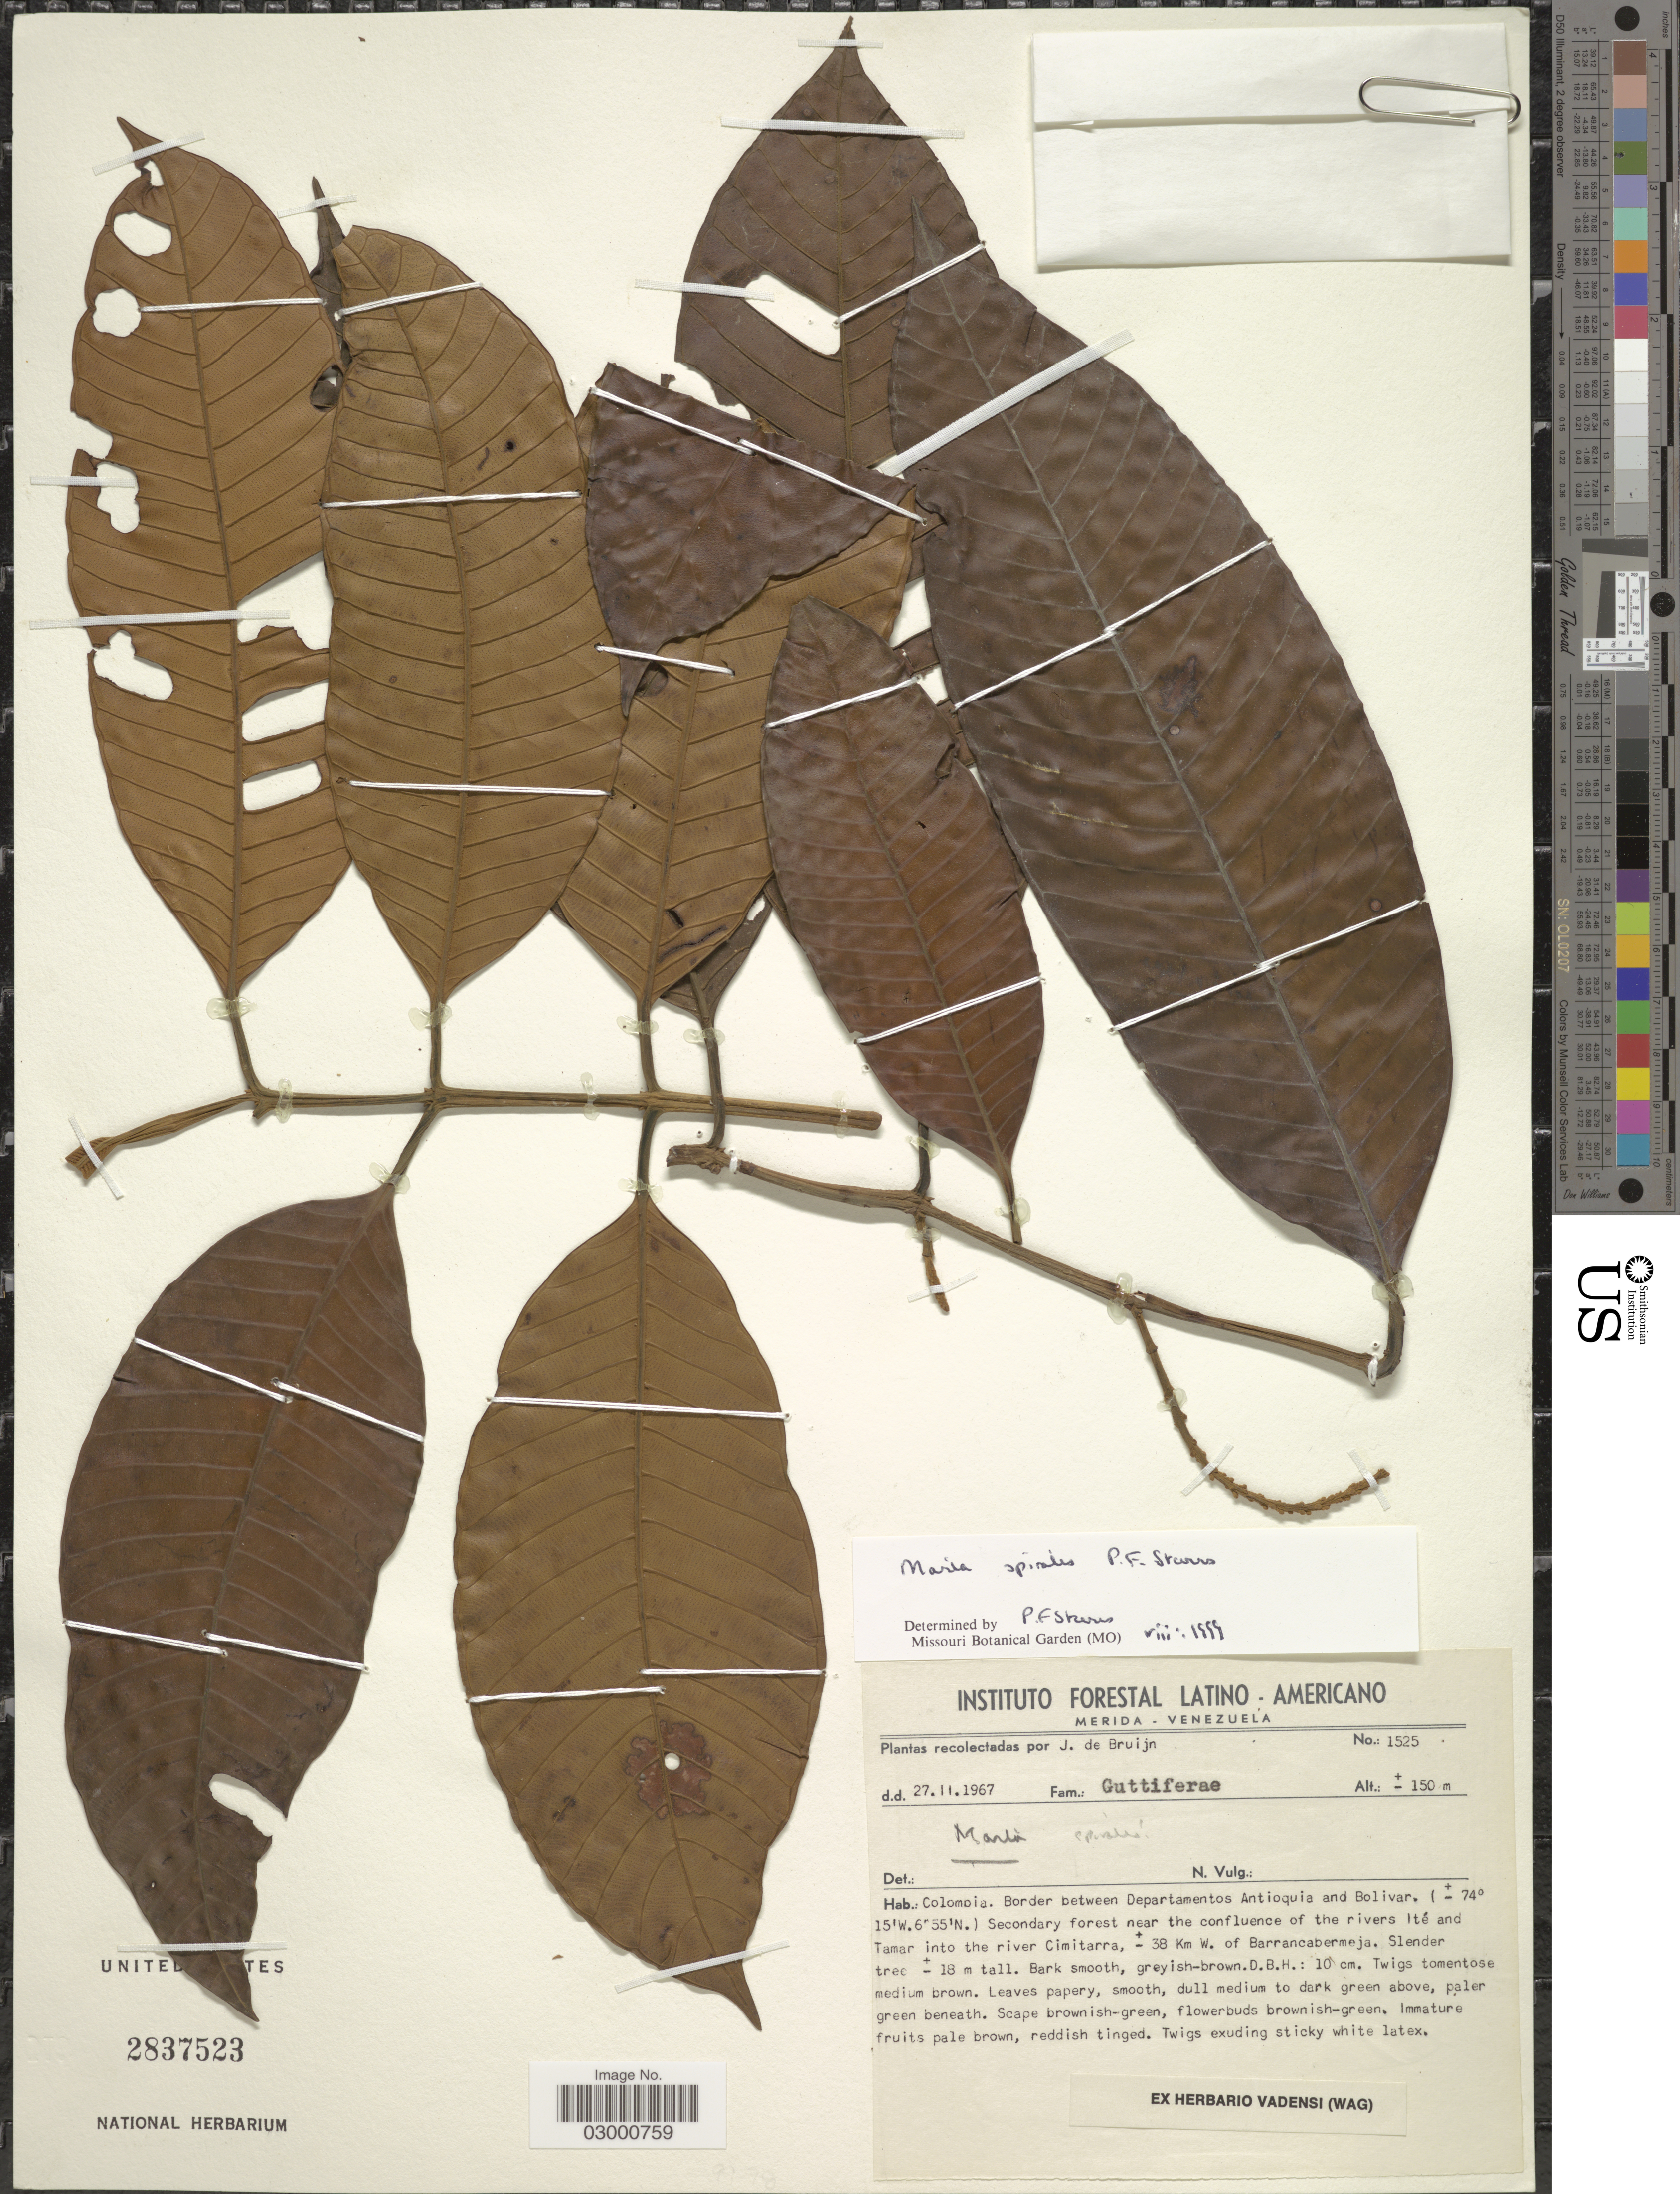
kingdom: Plantae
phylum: Tracheophyta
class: Magnoliopsida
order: Malpighiales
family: Calophyllaceae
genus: Marila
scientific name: Marila spiralis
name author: P.F. Stevens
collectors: J. Bruijn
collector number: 1525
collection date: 1967-02-27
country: Colombia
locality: Border between Departamentos Antioquia and Bolivar. Secondary forest near the confluence of the rivers Ité and Tamar into the river Cimitarra, ± 38 km W. of Barrancabermeja.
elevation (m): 150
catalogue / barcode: US 2837523